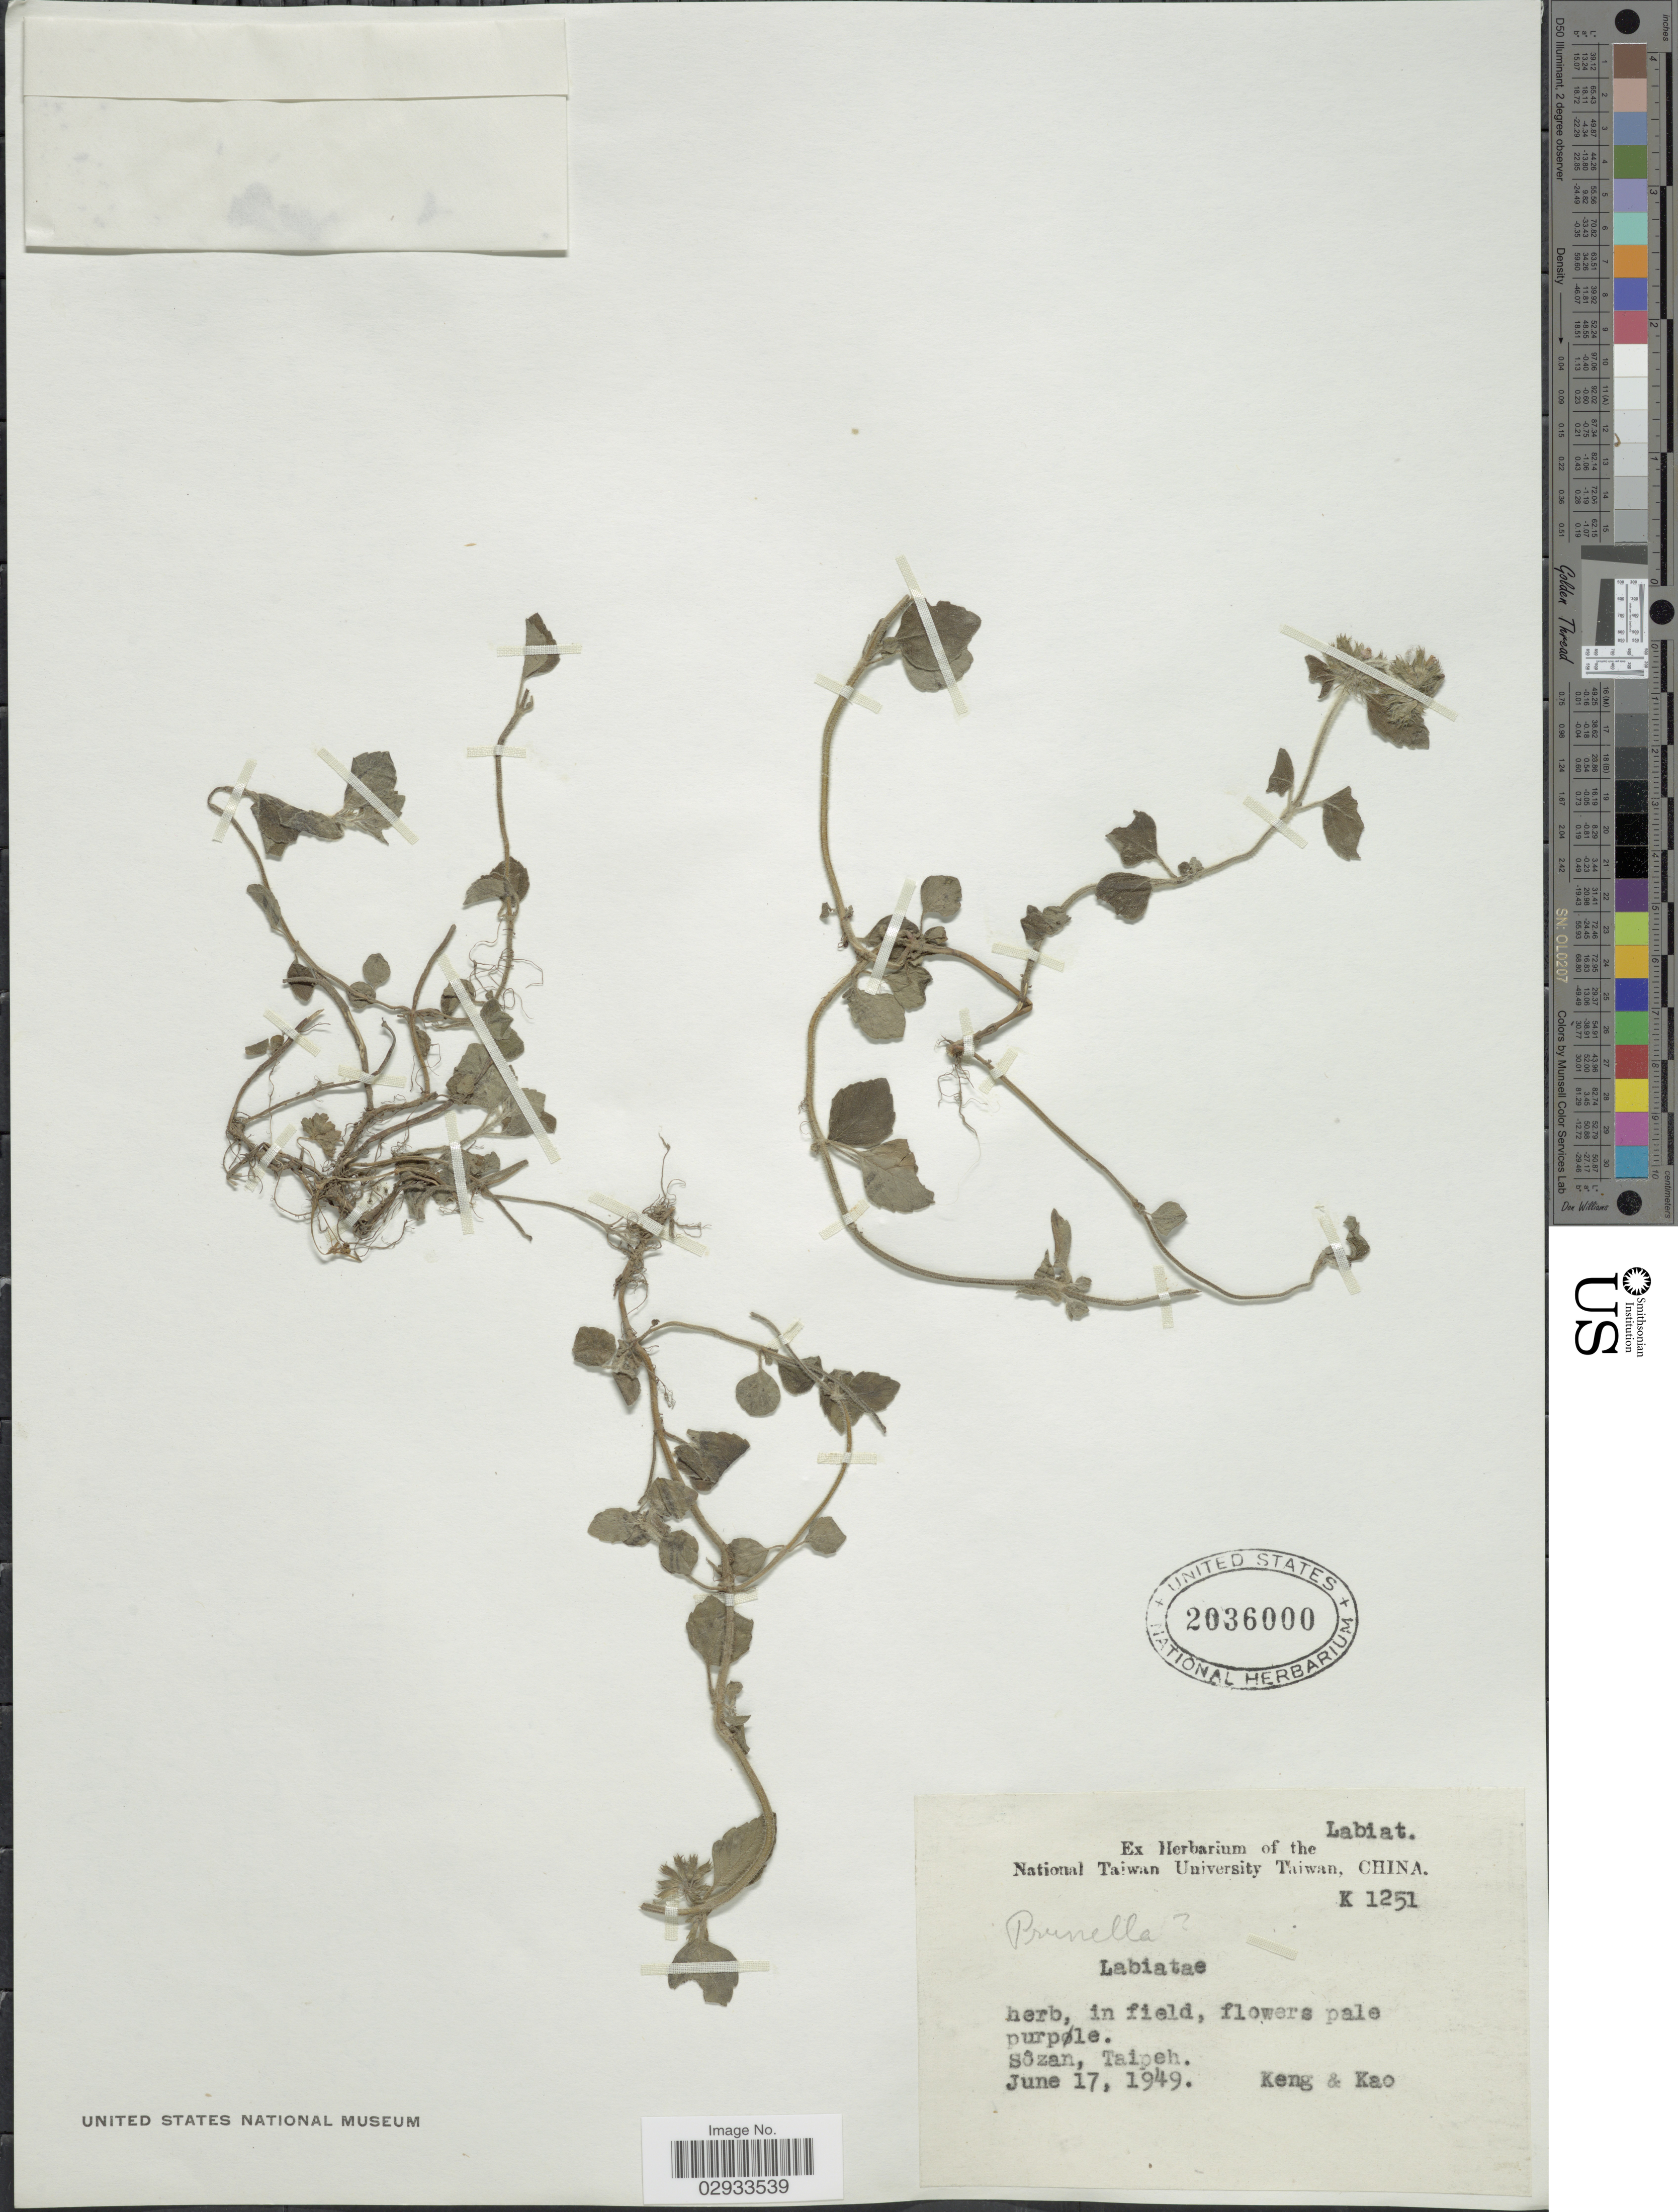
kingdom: Plantae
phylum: Tracheophyta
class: Magnoliopsida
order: Lamiales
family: Lamiaceae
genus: Prunella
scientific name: Prunella vulgaris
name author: L.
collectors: -- Keng & -. Kao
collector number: K 1251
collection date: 1949-06-17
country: Taiwan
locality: Sôzan, Taipeh.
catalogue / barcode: US 2036000